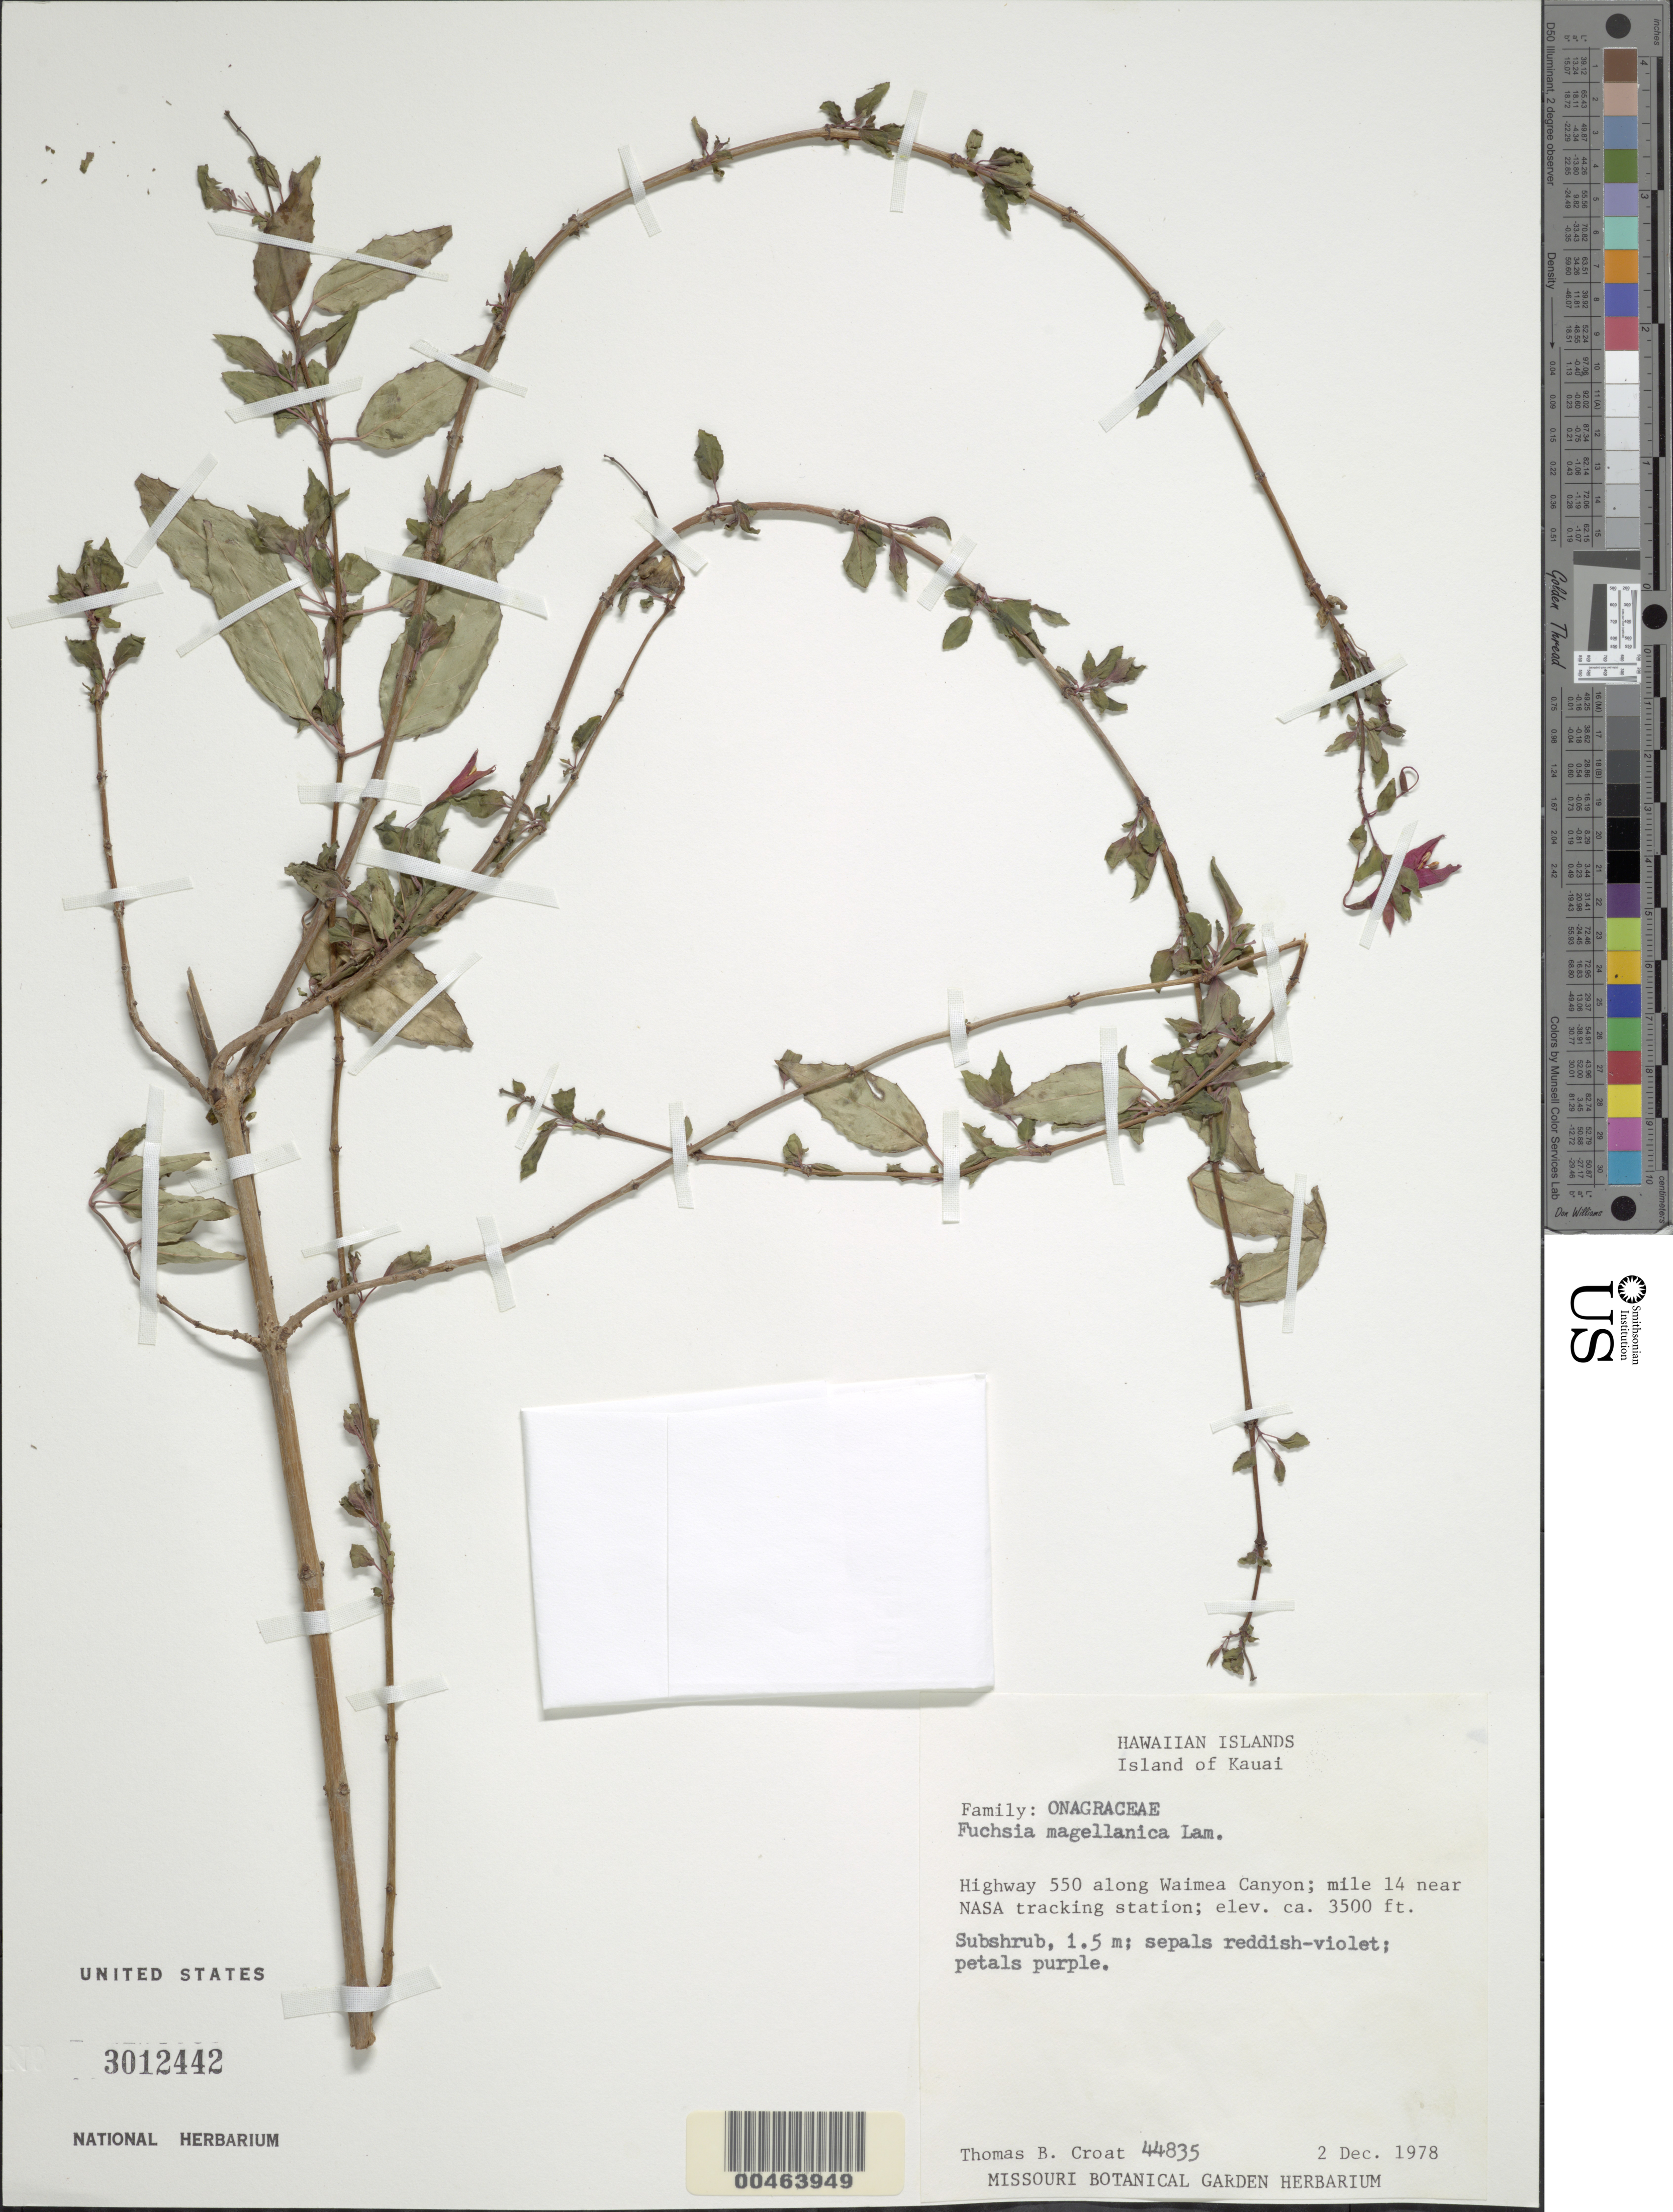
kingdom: Plantae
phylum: Tracheophyta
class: Magnoliopsida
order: Myrtales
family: Onagraceae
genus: Fuchsia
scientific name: Fuchsia magellanica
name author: Lam.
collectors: T. B. Croat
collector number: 44835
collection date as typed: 2 Dec 1978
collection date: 1978-12-02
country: United States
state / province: Hawaii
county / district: Kauai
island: Kaua'i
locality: Highway 550 along Waimea Canyon; mile 14 near NASA tracking station.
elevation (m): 1067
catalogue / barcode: US 3012442